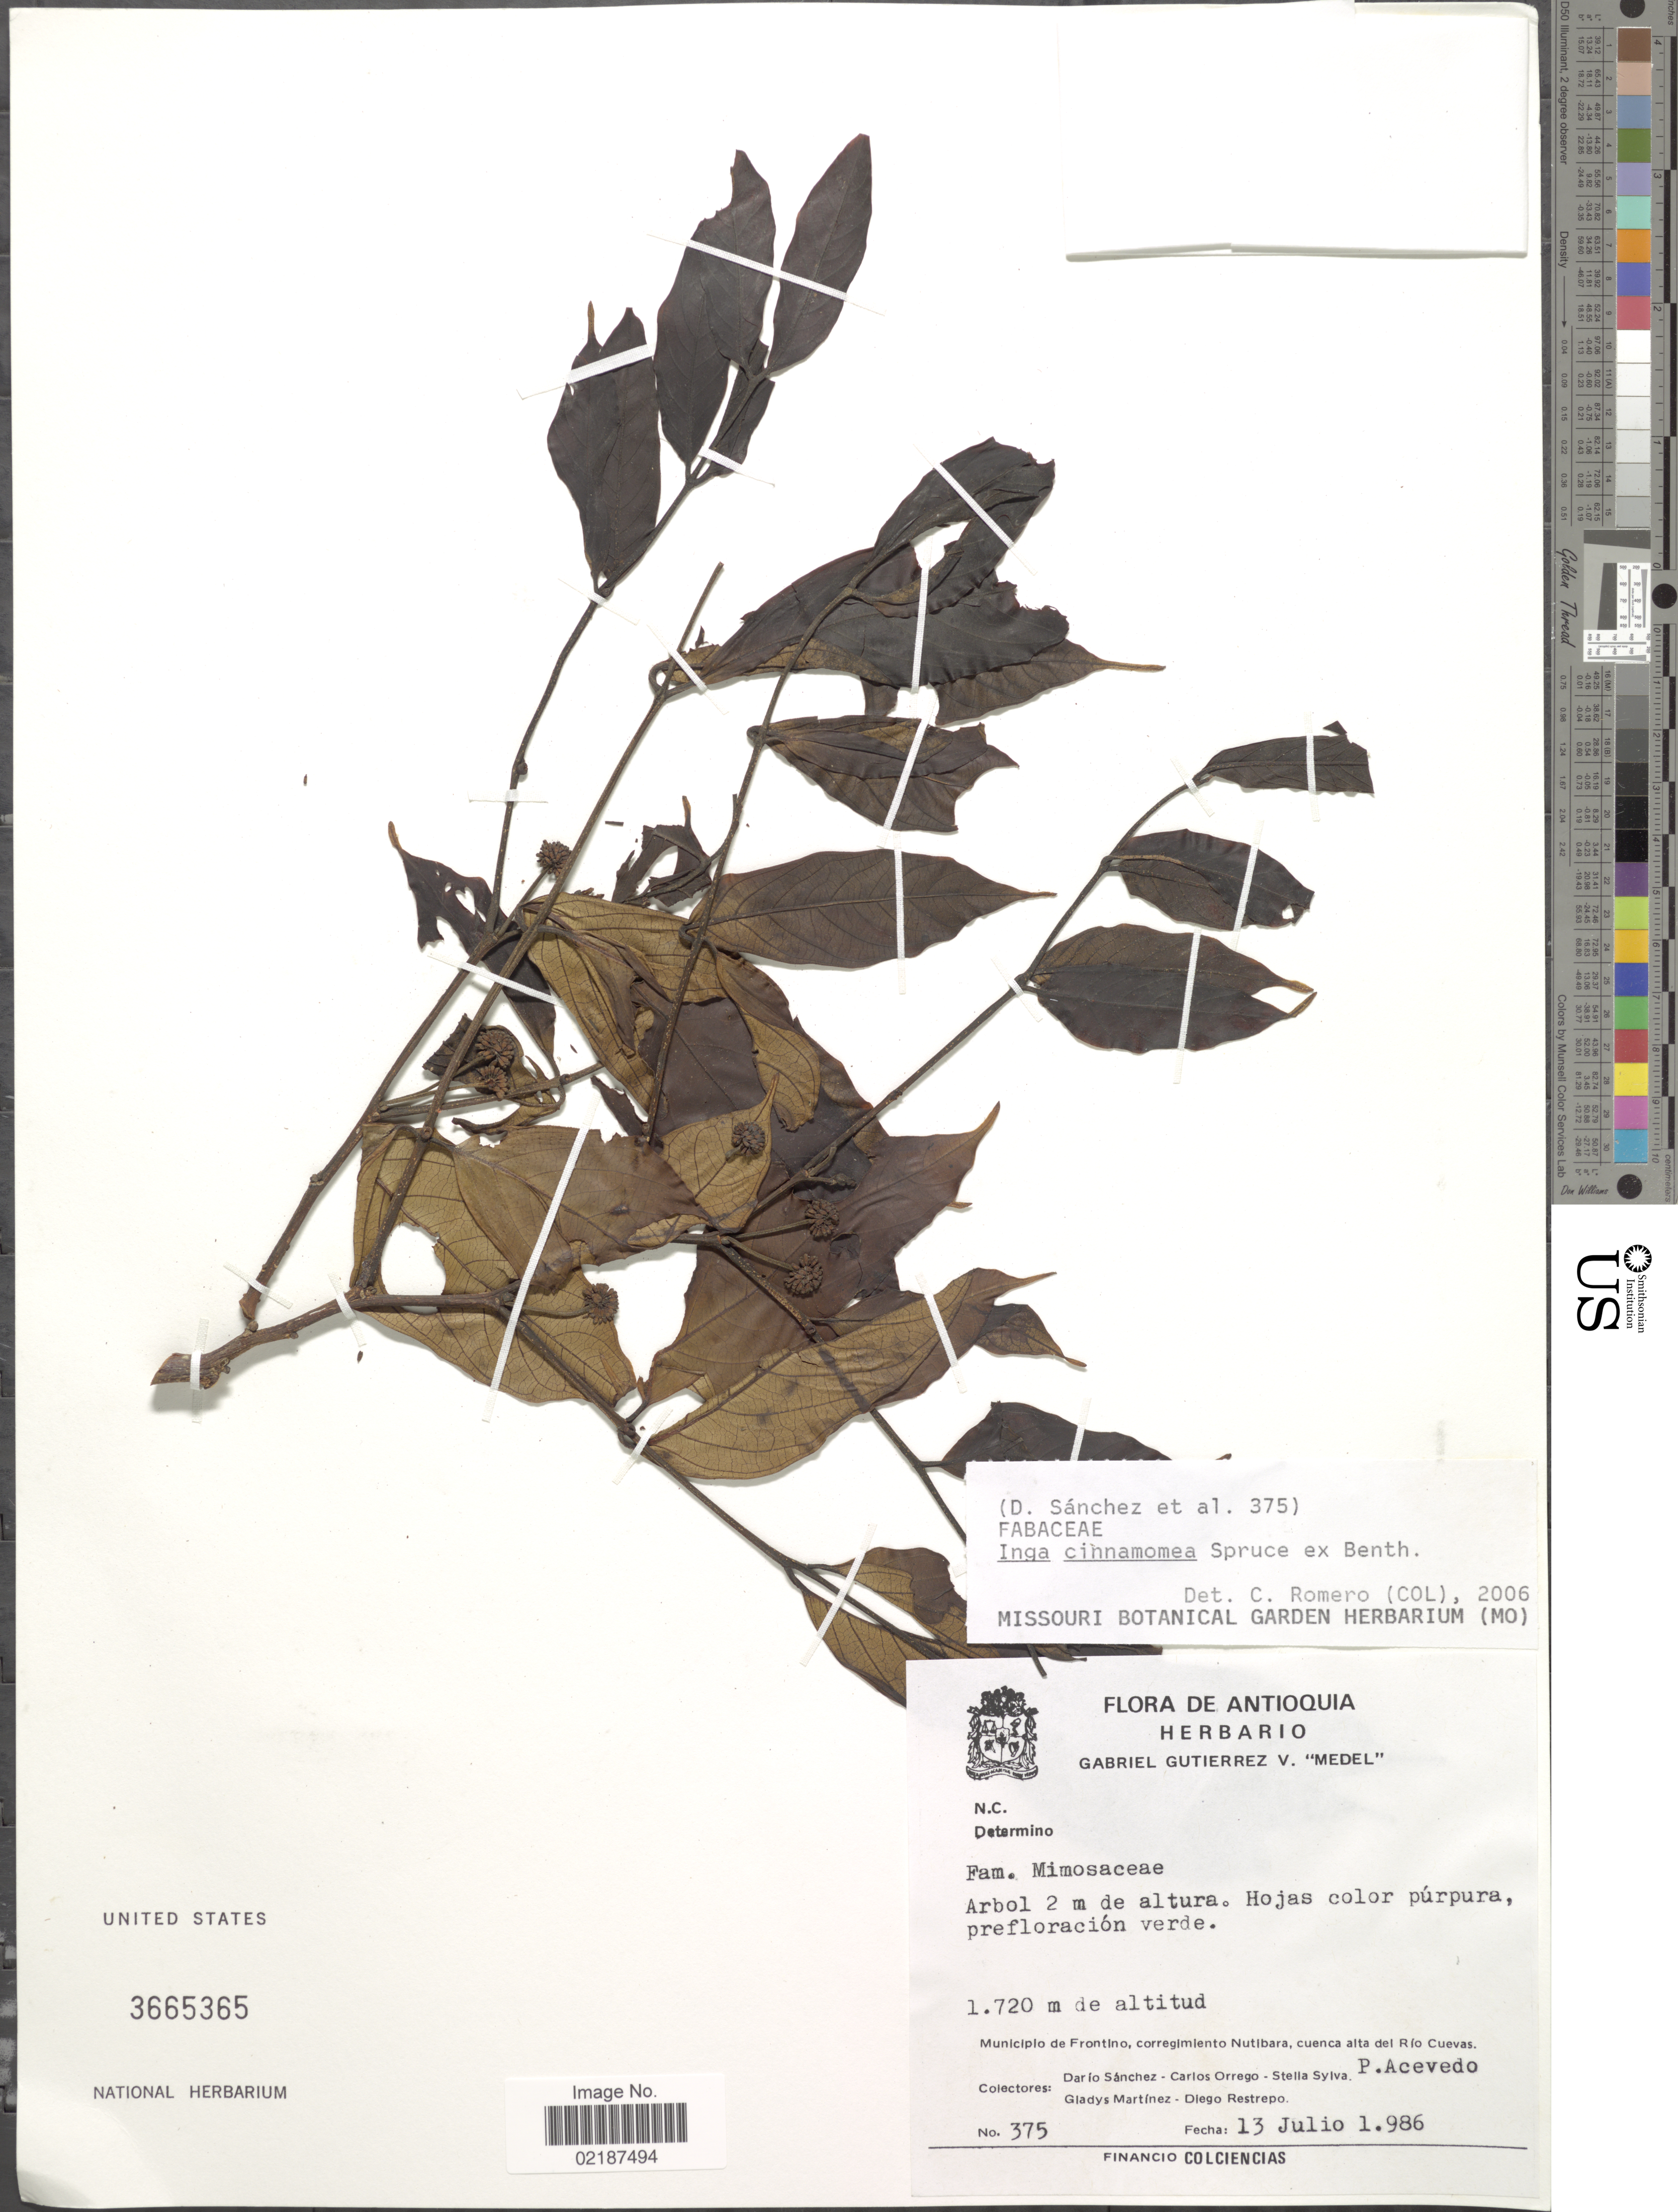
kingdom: Plantae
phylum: Tracheophyta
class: Magnoliopsida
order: Fabales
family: Fabaceae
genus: Inga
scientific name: Inga cinnamomea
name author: Spruce ex Benth.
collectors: D. Sánchez, C. Orrego, S. Sylva, P. Acevedo-Rodr. & et al.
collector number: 375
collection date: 1986-07-13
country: Colombia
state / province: Antioquia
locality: Municipio de Frontino, corregimiento Nutibara, cuenca alta del Rio Cuevas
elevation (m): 1720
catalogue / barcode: US 3665365